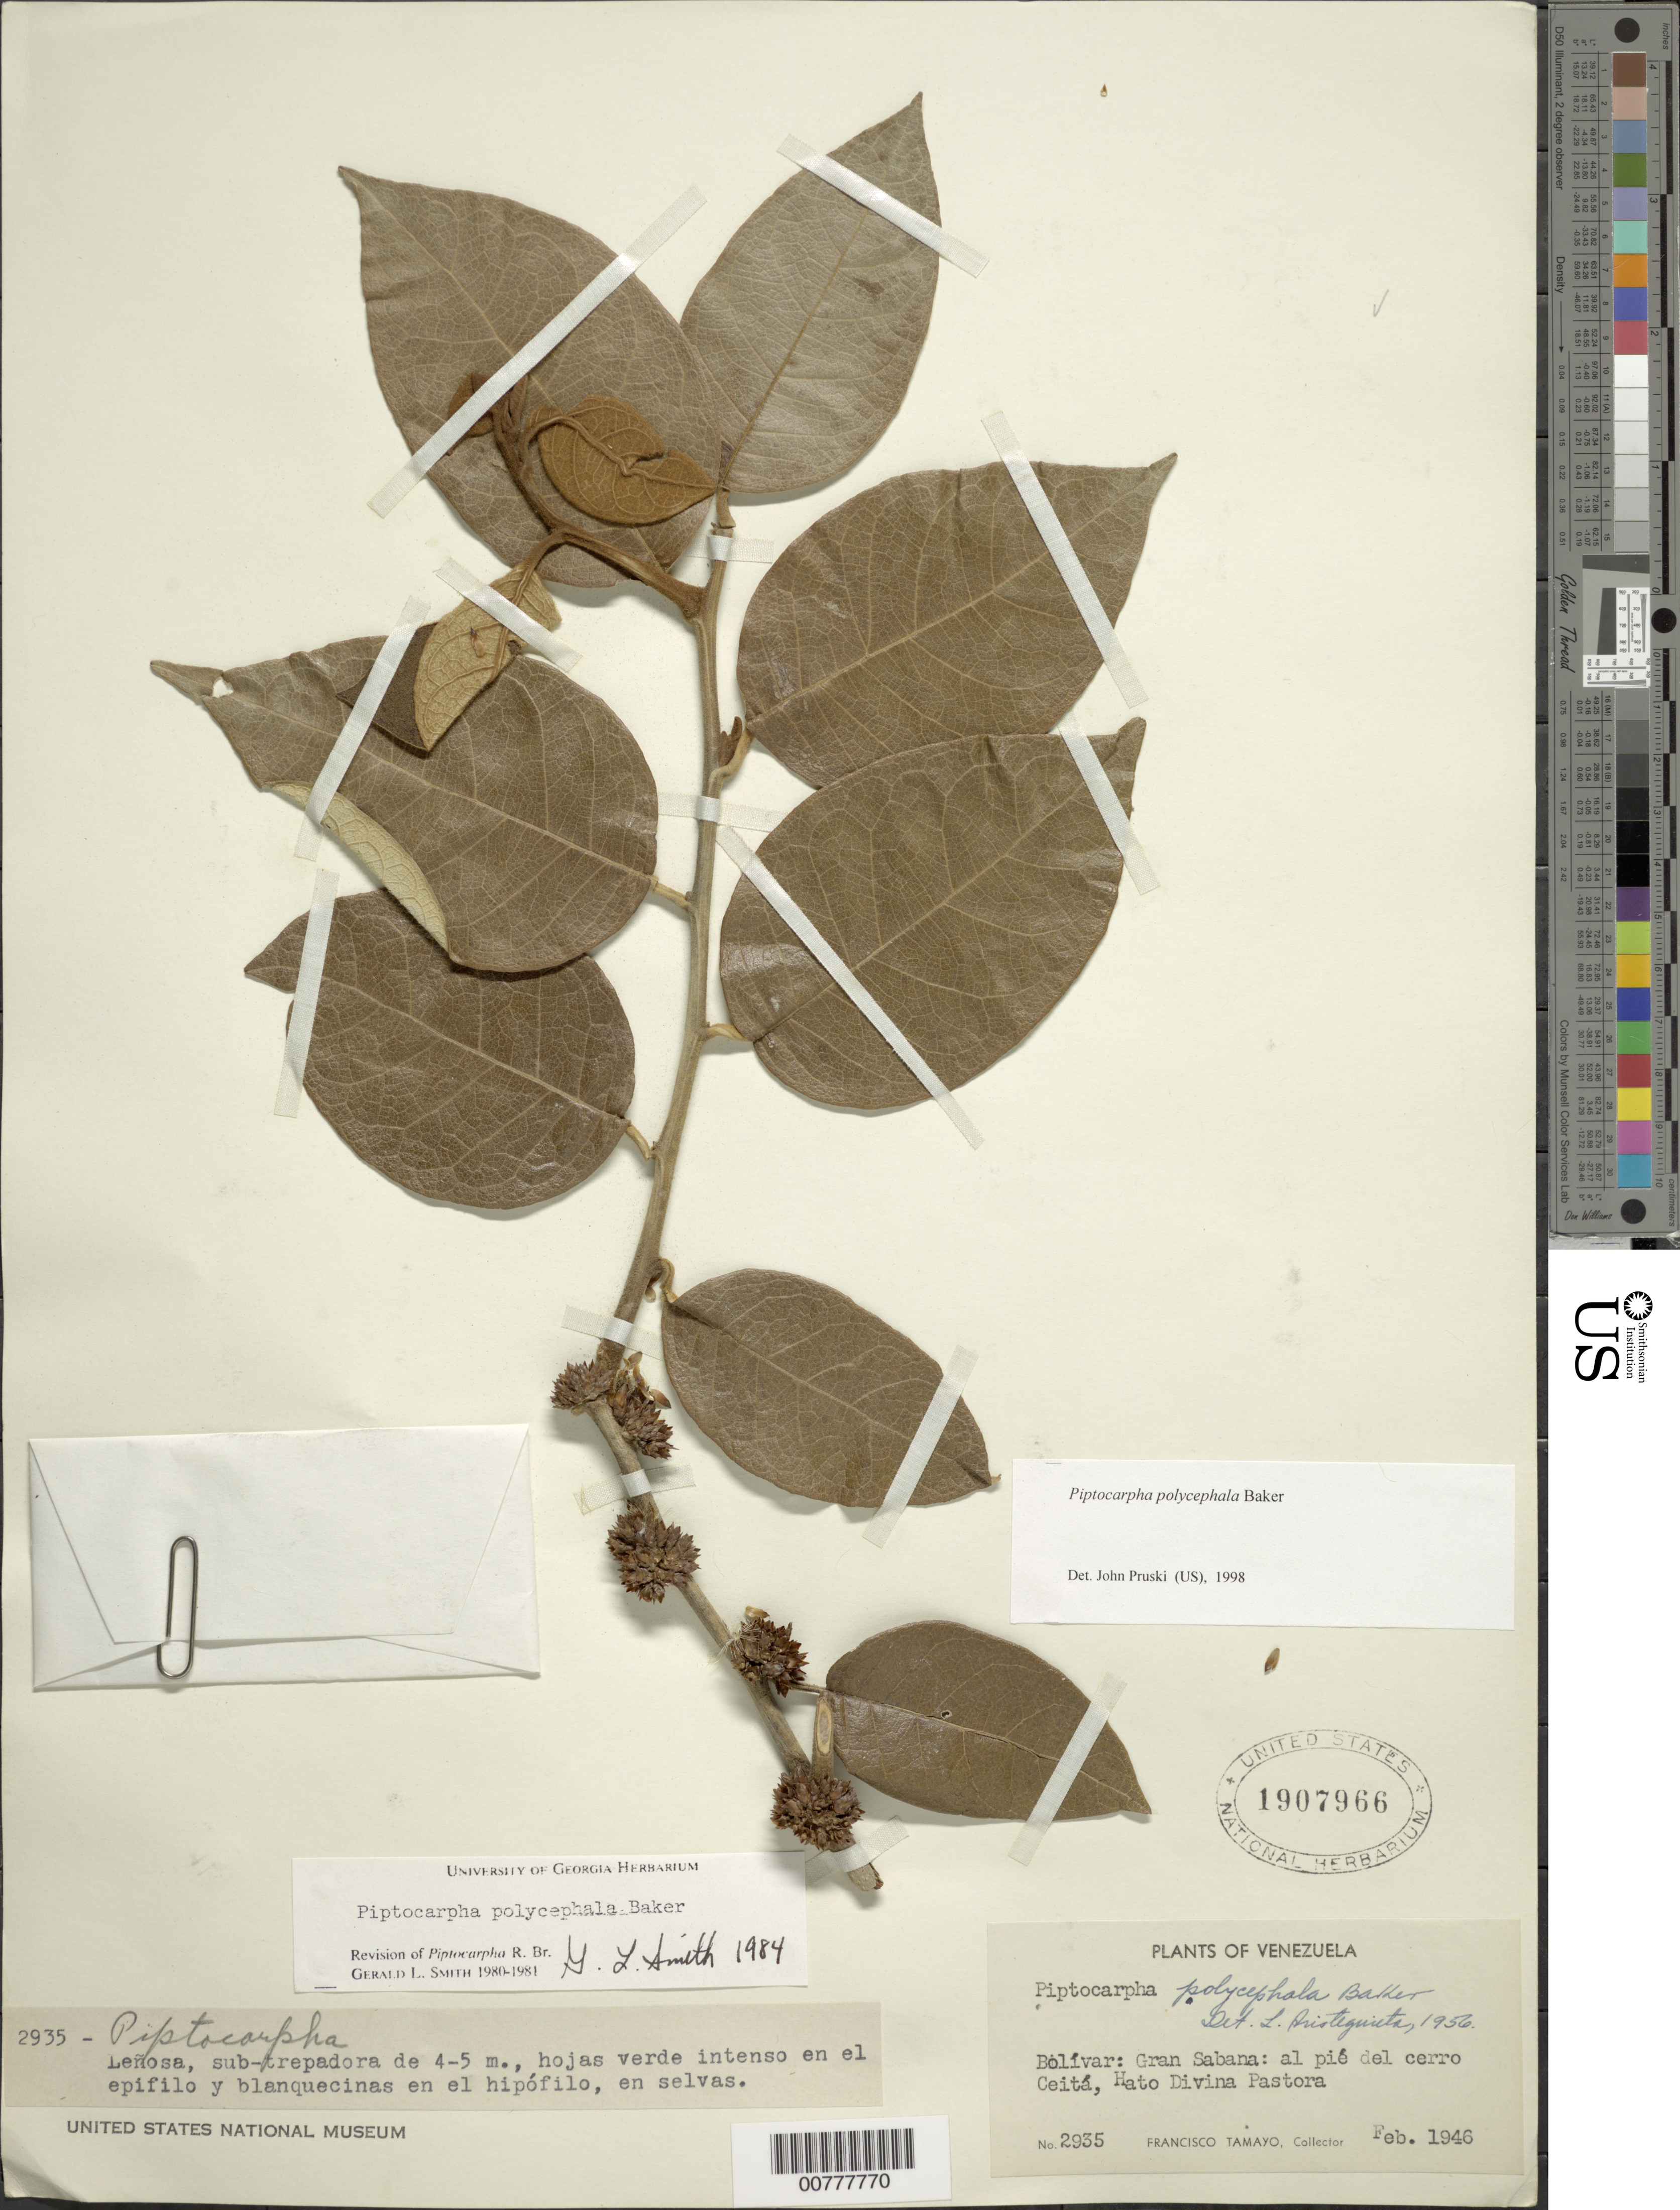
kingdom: Plantae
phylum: Tracheophyta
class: Magnoliopsida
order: Asterales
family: Asteraceae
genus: Piptocarpha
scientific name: Piptocarpha polycephala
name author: Baker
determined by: Smith, Gerald Lomax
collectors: F. Tamayo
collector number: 2935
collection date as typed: Feb-46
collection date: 1946-02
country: Venezuela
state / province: Bolívar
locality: Gran Sabana, Hato Divina Pastora, Cerro Ceitá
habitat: Forest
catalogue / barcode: US 1907966